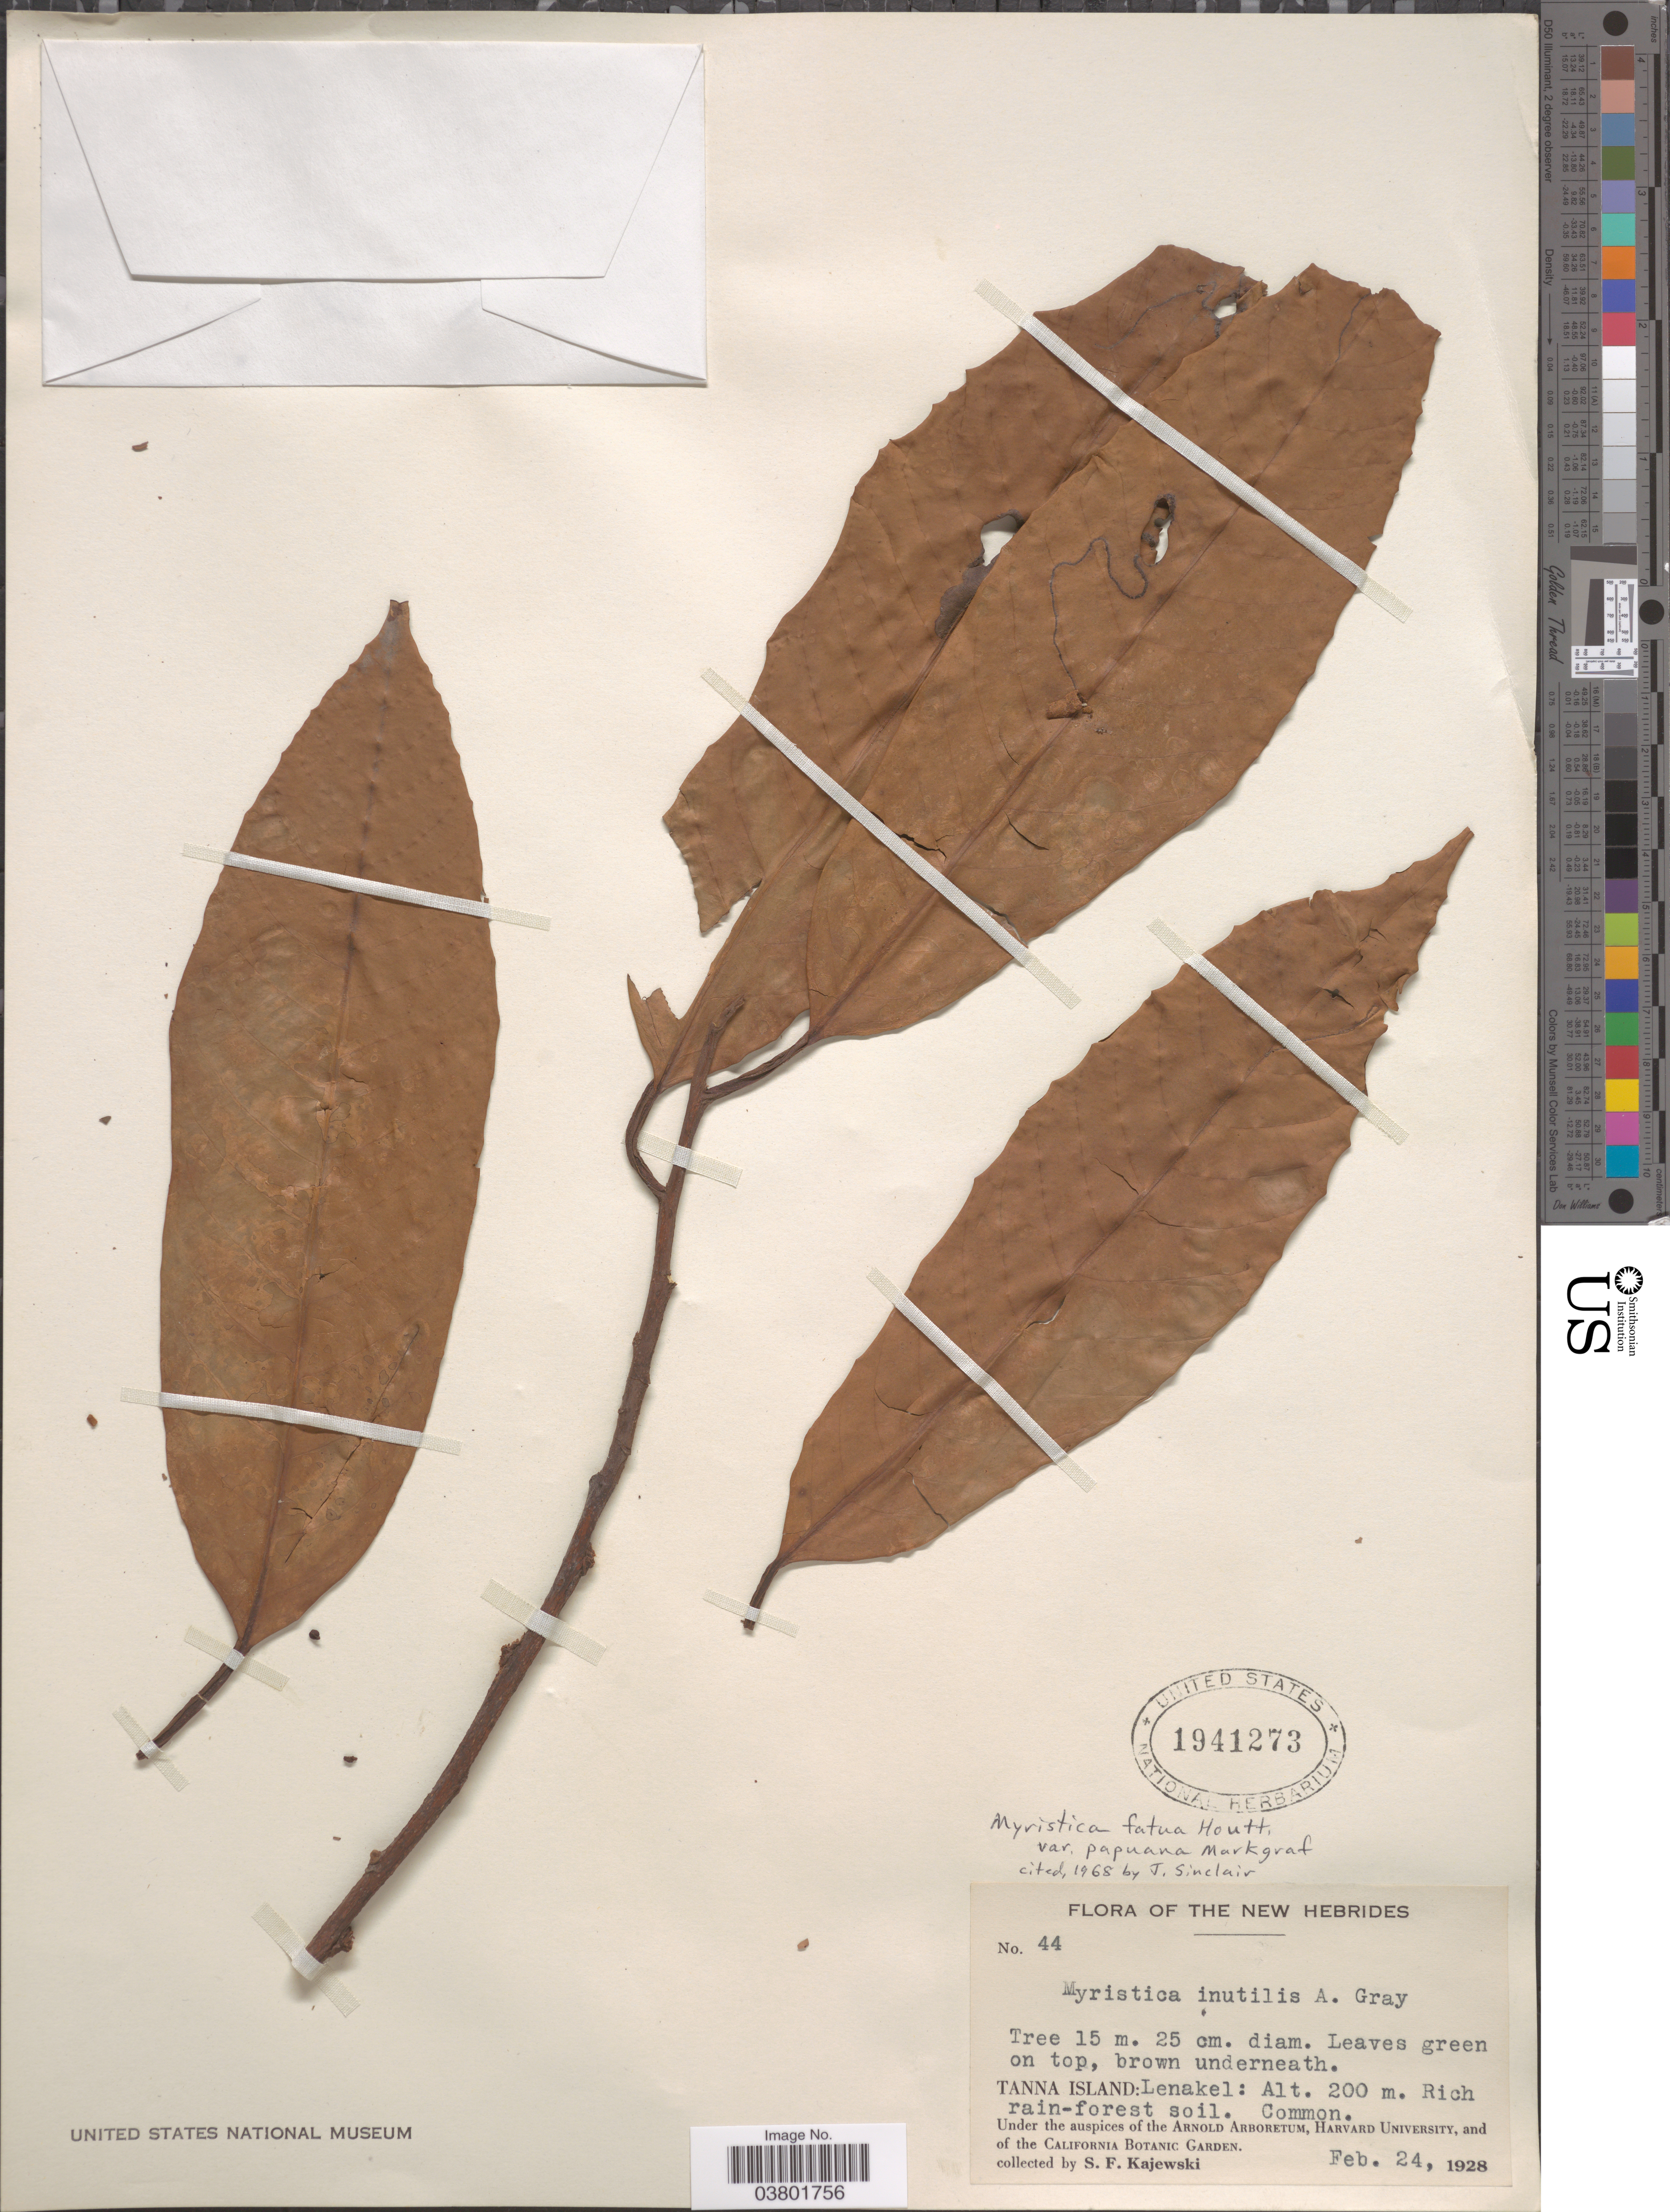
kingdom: Plantae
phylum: Tracheophyta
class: Magnoliopsida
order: Magnoliales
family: Myristicaceae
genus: Myristica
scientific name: Myristica fatua var. papuana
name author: Markgr.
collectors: S. Kajewski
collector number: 44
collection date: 1928-02-24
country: Vanuatu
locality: The New Hebrides. Tanna Island: Lenakel.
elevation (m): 200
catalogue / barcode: US 1941273